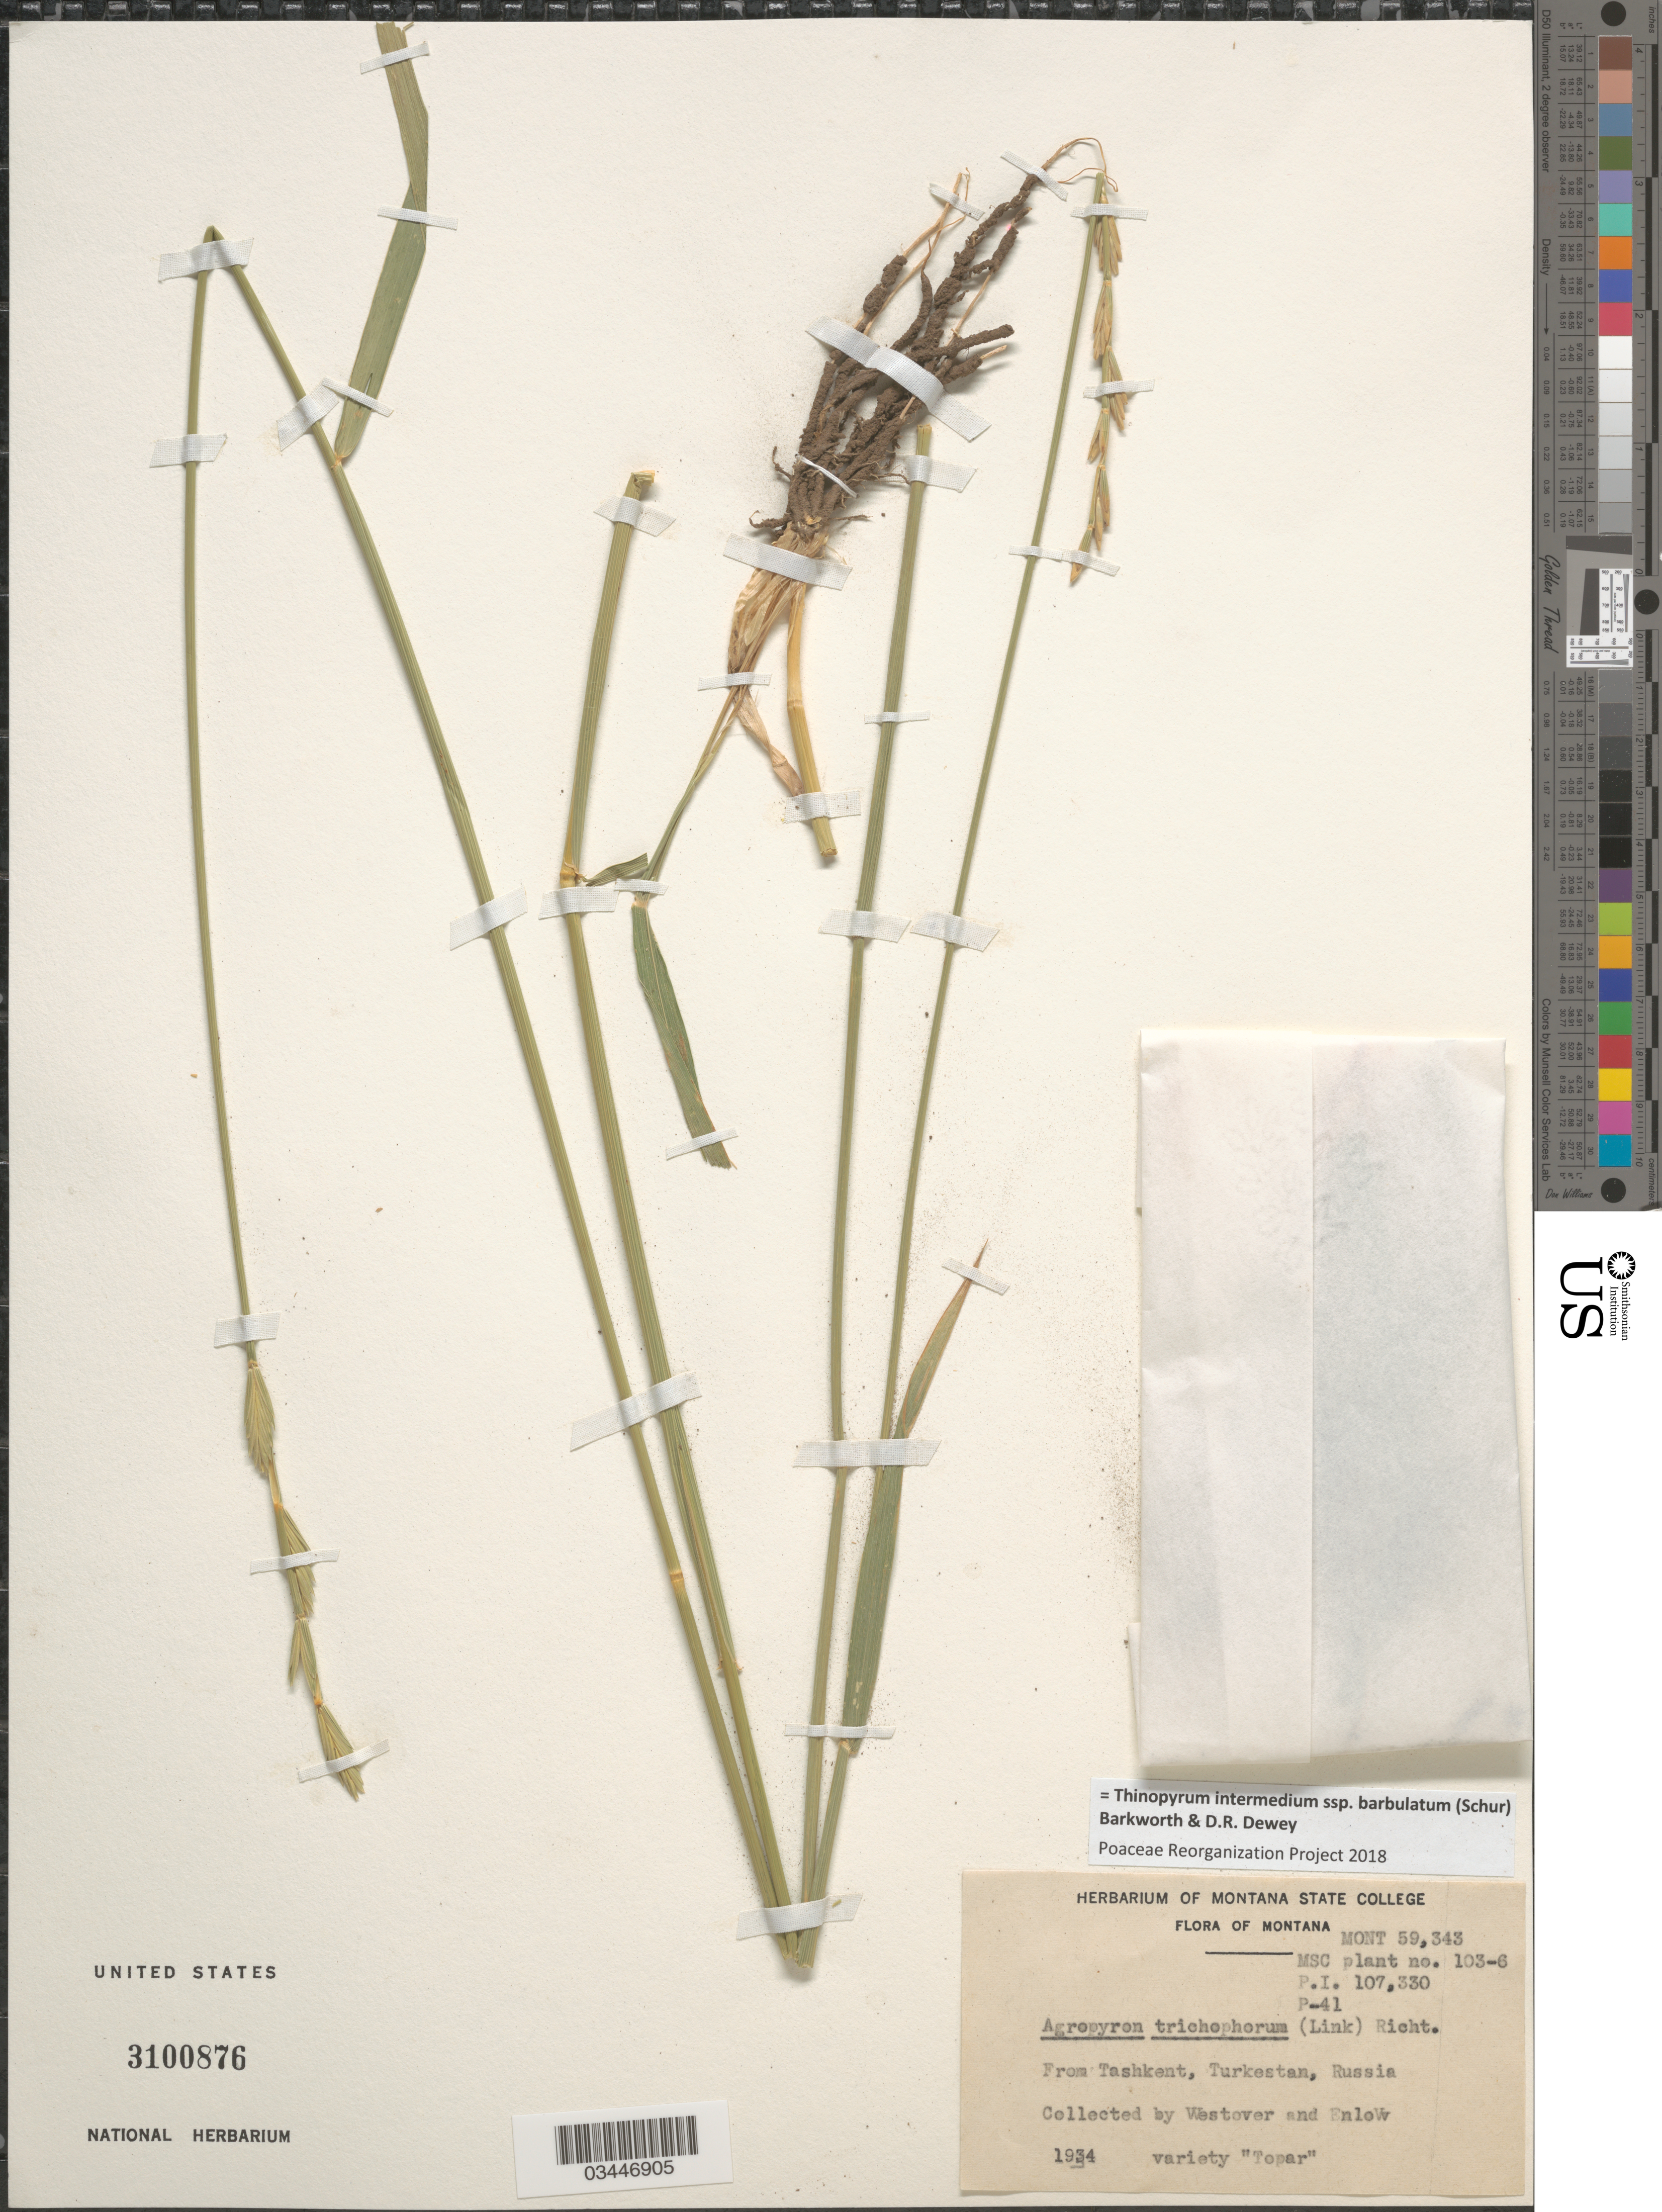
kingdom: Plantae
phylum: Tracheophyta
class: Liliopsida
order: Poales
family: Poaceae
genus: Thinopyrum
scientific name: Thinopyrum intermedium subsp. barbulatum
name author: (Schur) Barkworth & Dewey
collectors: ex herb. Montana State College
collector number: Mont 59343/103-6/PI 107330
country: United States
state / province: Montana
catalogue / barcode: US 3100876